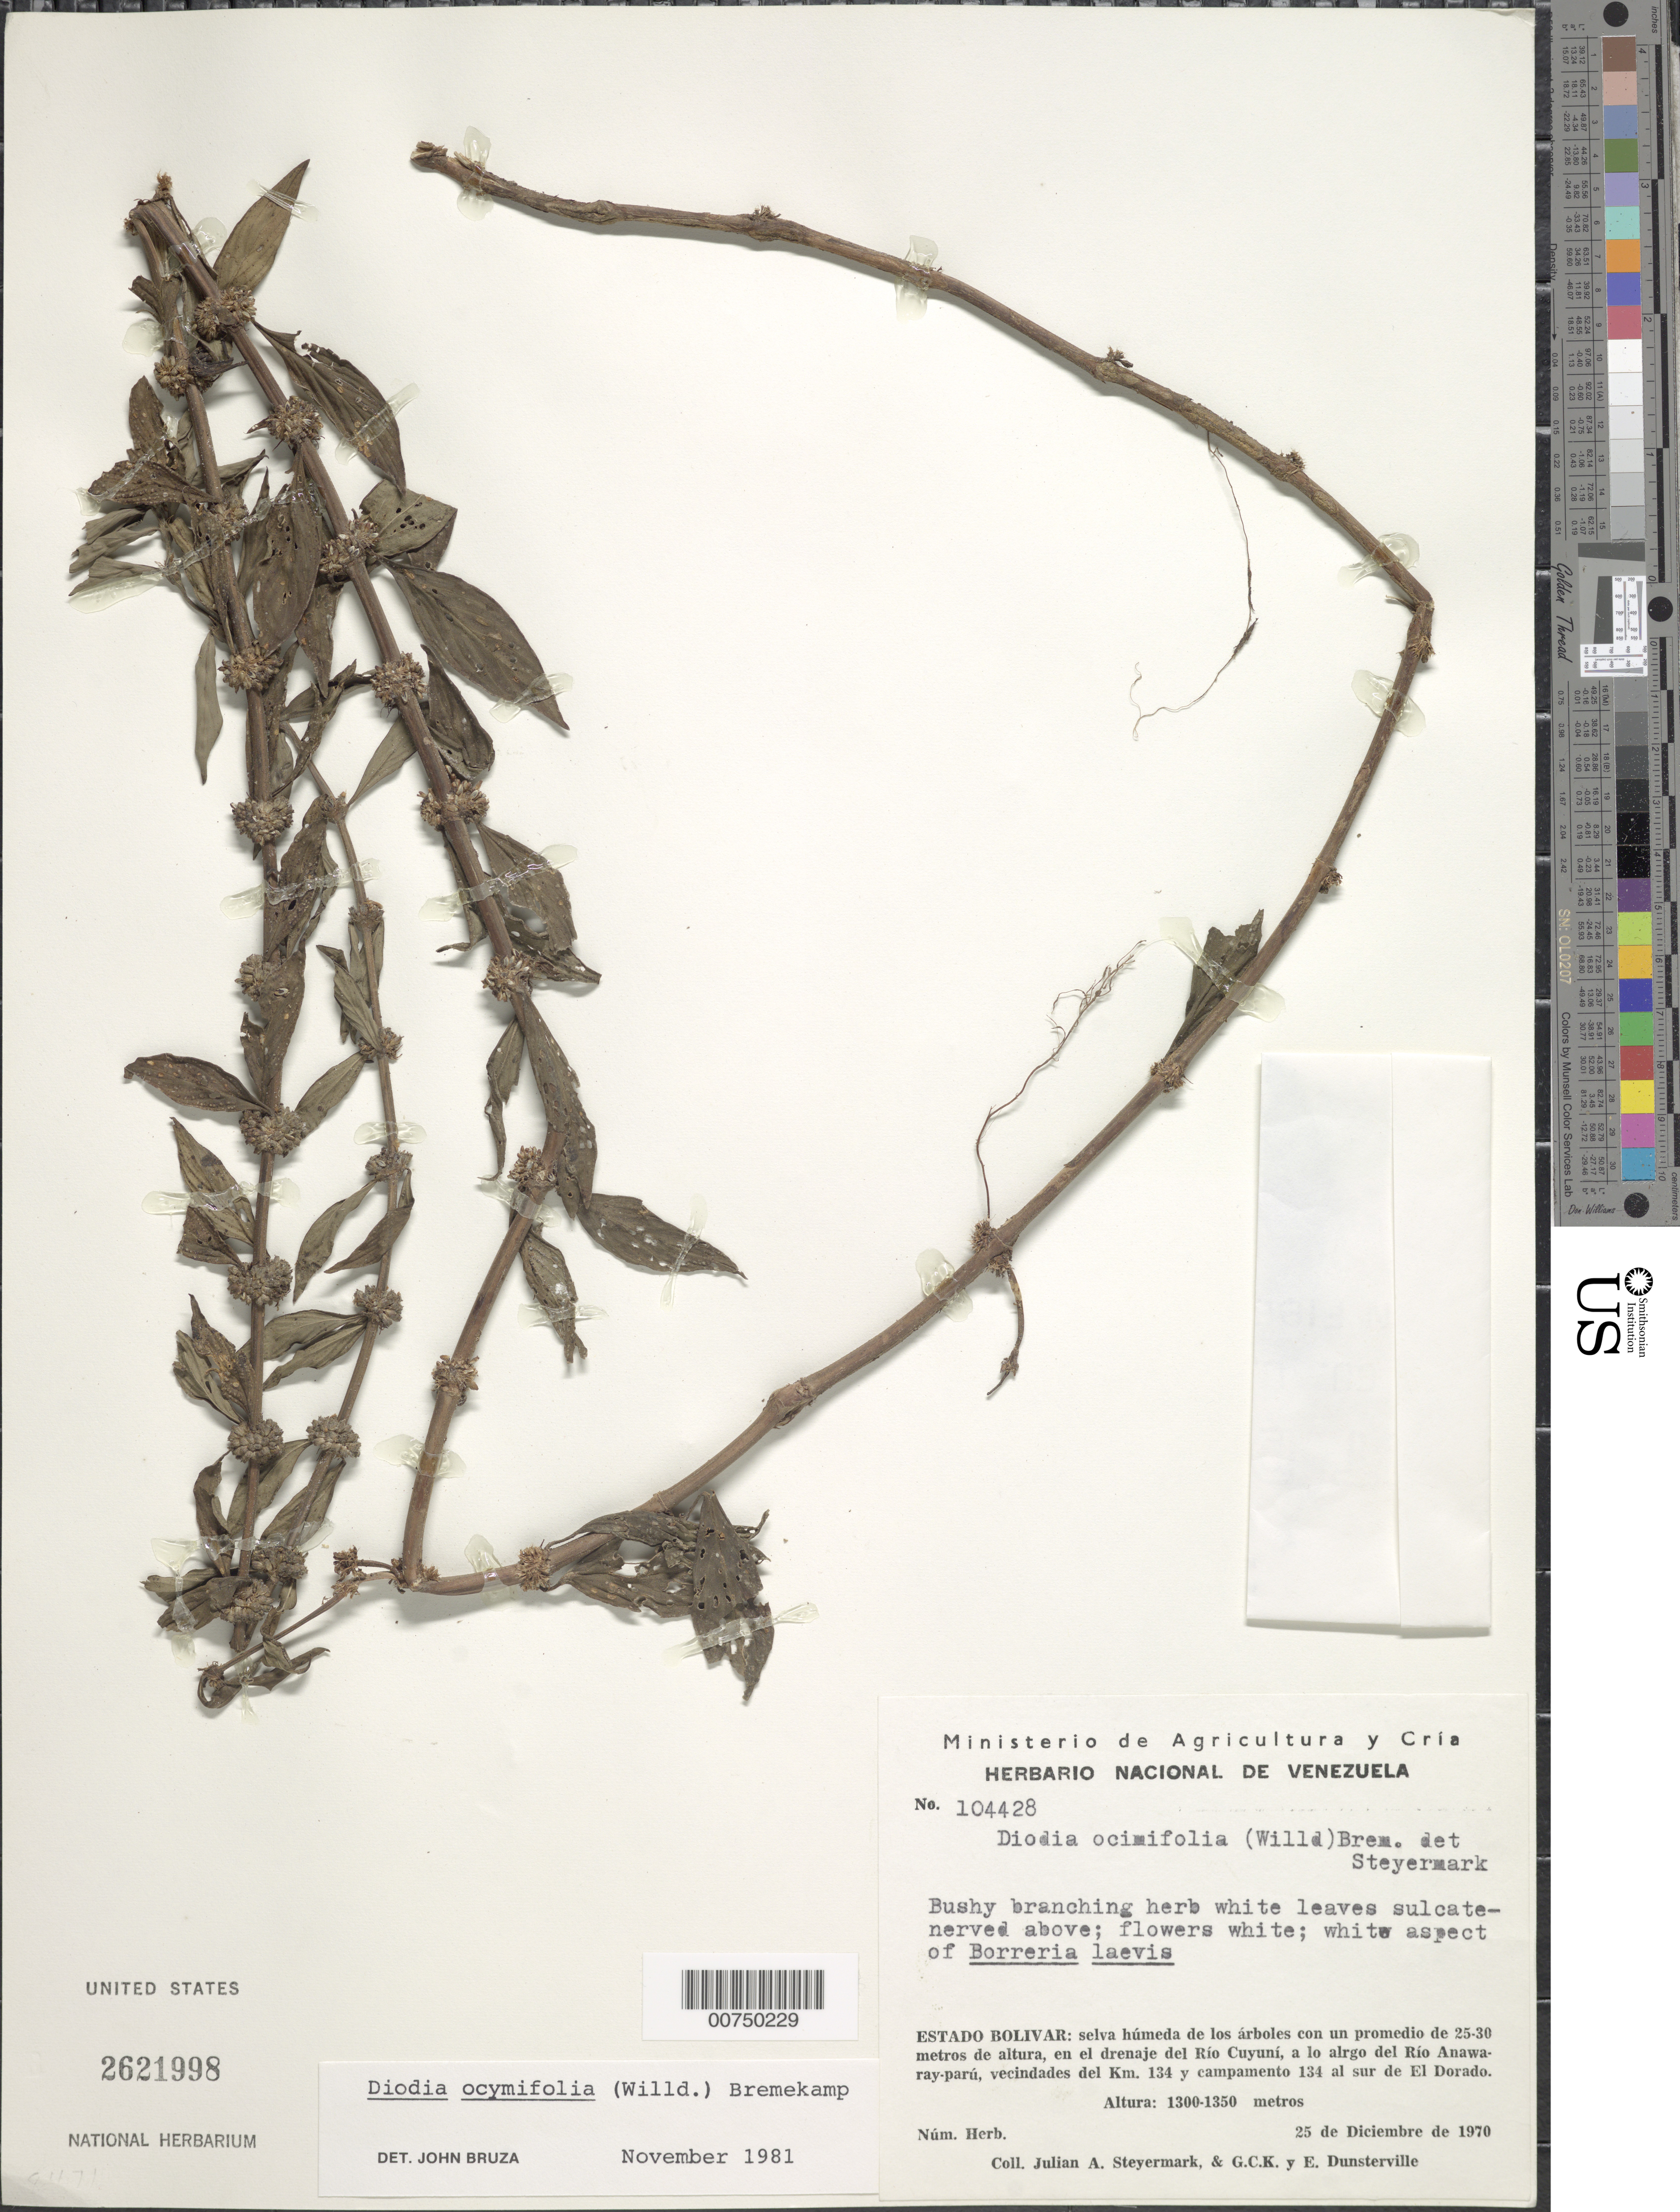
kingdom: Plantae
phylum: Tracheophyta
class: Magnoliopsida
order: Gentianales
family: Rubiaceae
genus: Diodia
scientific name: Diodia ocymifolia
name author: (Willd. ex Roem. & Schult.) Bremek.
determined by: Bruza, J.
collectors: J. Steyermark, G. C. K. Dunsterville & E. Dunsterville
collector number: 104428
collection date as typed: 25-Dec-70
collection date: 1970-12-25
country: Venezuela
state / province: Bolívar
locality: Río Cuyuni drainage, along Río Anawaray-parú, vicinity of km. 134 and camp 134 S of El Dorado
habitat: Selva húmeda de los arboles con un promedio de 25-30m de alt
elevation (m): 1300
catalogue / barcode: US 2621998